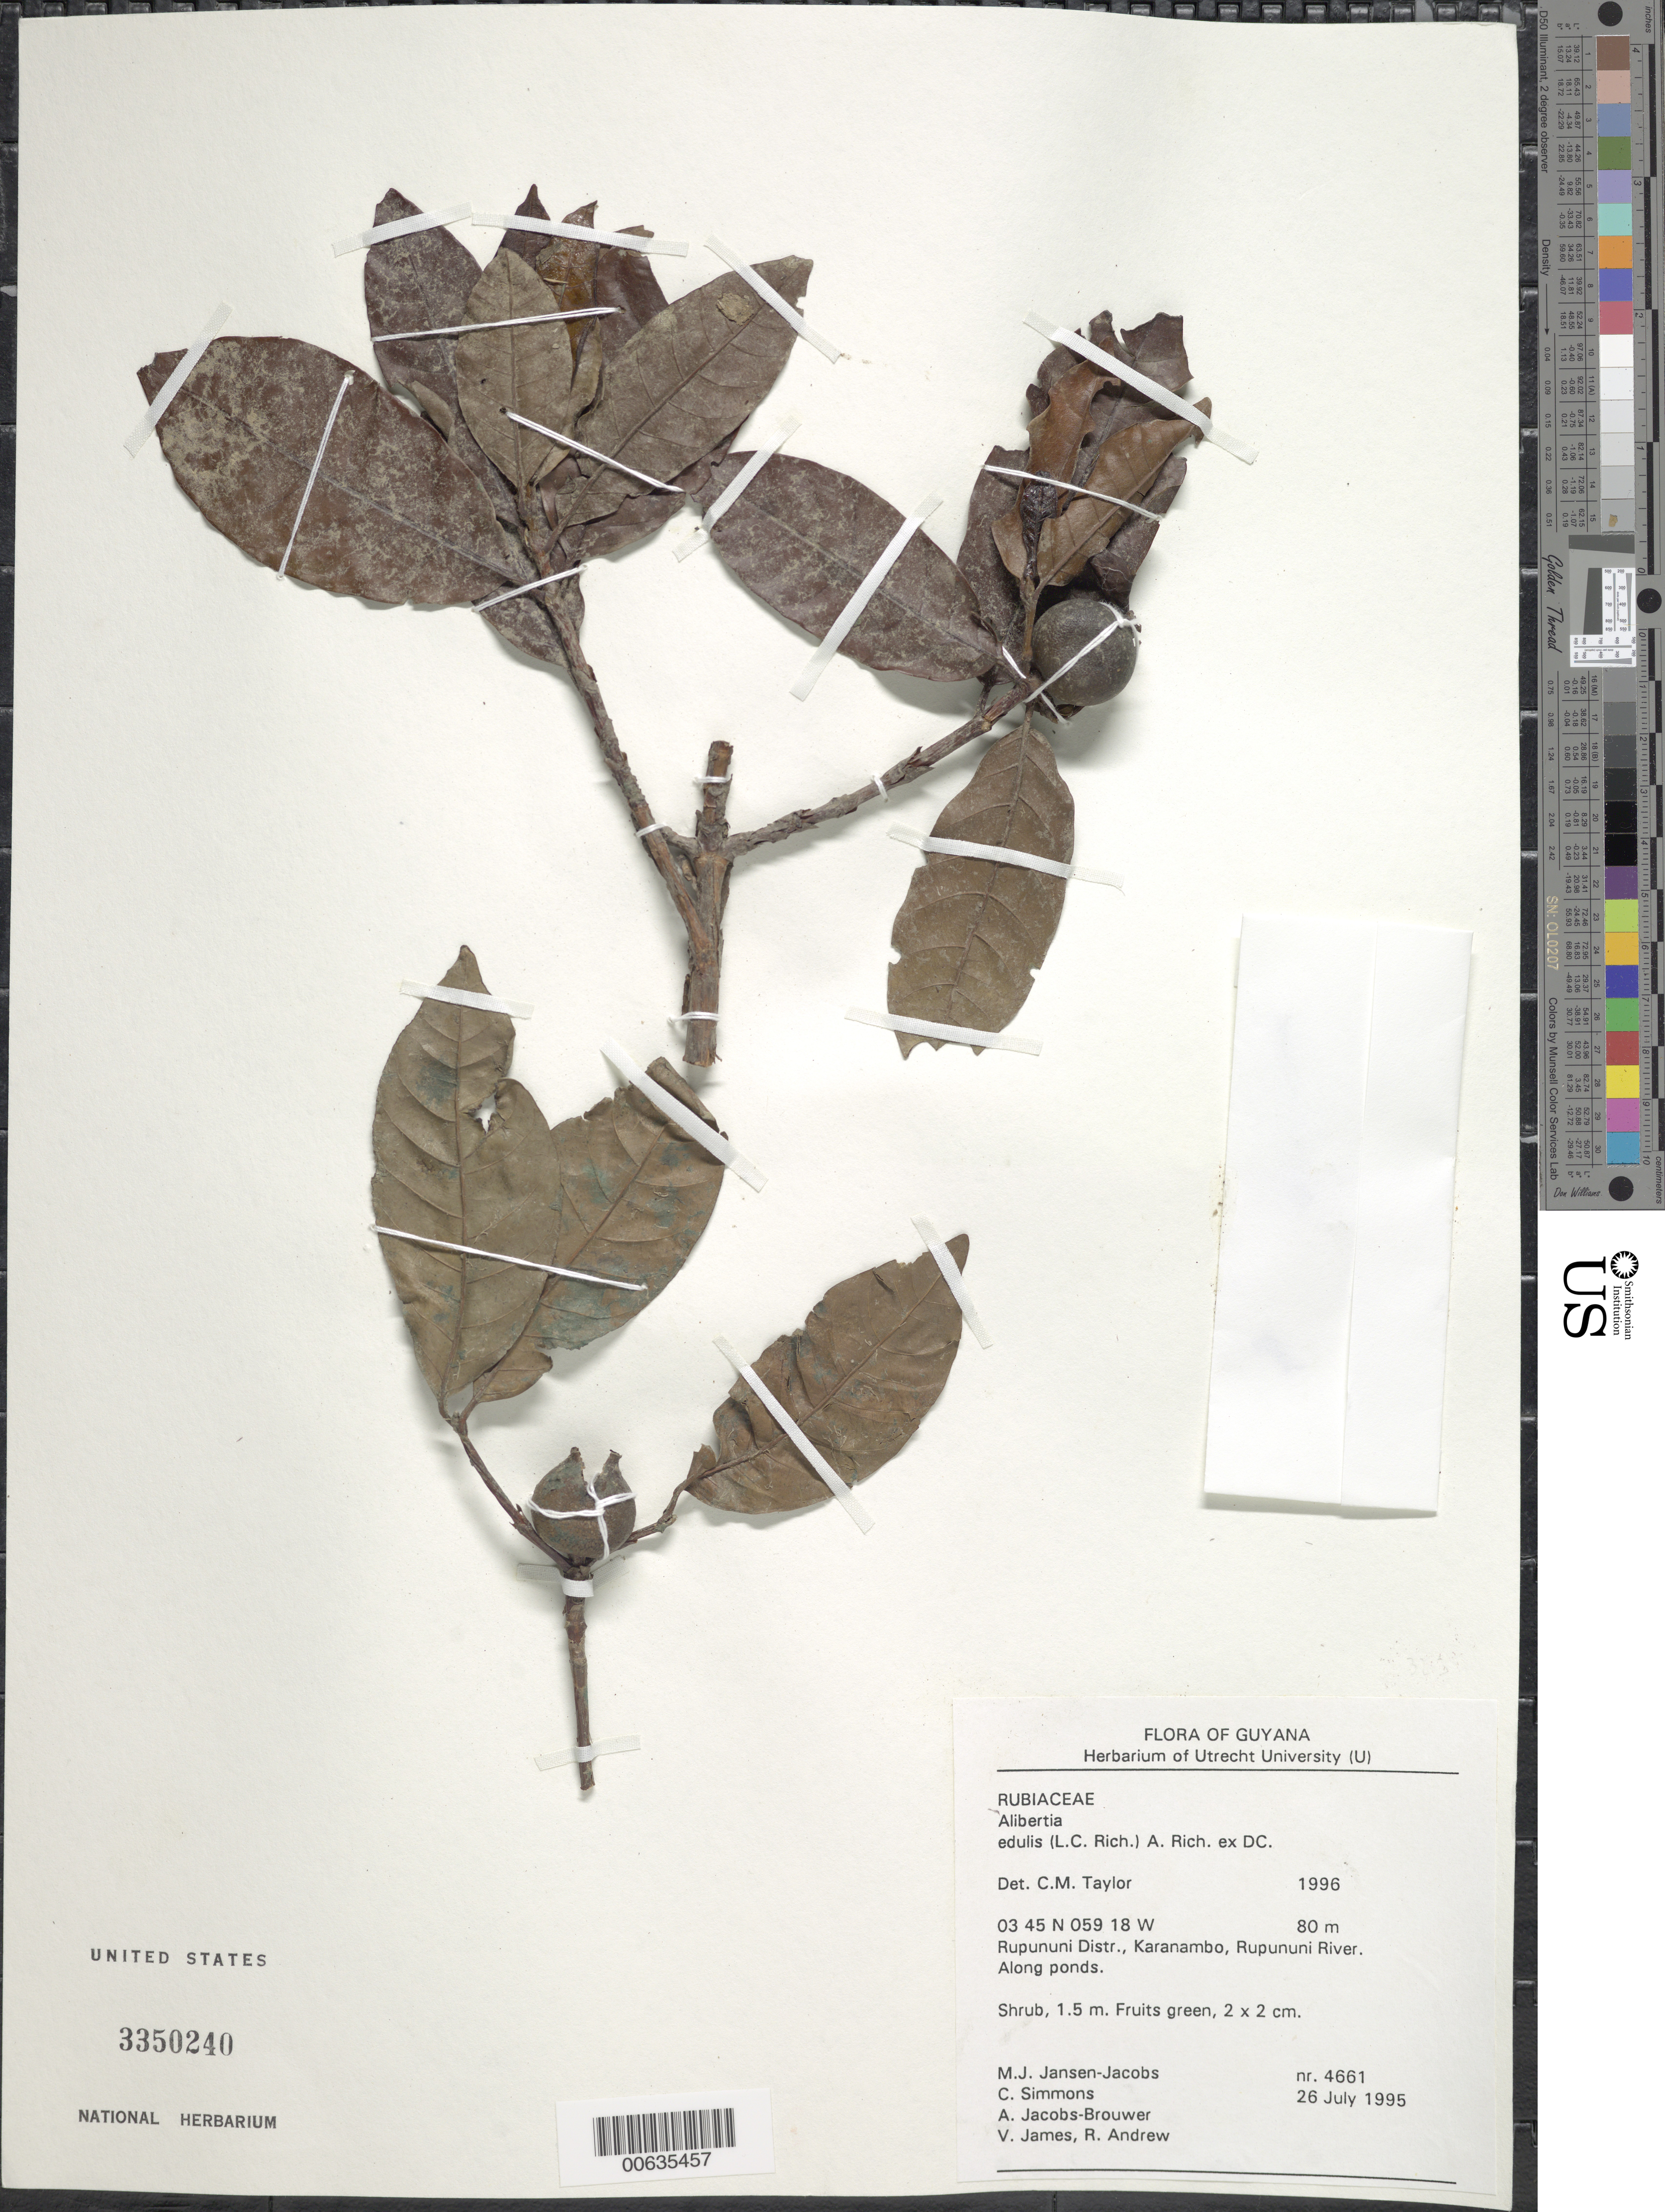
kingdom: Plantae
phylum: Tracheophyta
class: Magnoliopsida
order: Gentianales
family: Rubiaceae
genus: Alibertia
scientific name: Alibertia edulis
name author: (Rich.) A. Rich. ex DC.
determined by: Taylor, Charlotte M.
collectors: M. J. Jansen-Jacobs, C. Simons, A. Jacobs-Brouwer, V. James & R. Andrew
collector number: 4661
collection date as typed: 26-Jul-95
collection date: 1995-07-26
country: Guyana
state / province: U. Takutu-U. Essequibo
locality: Karanambo, Rupununi River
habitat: Along ponds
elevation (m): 80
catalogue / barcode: US 3350240